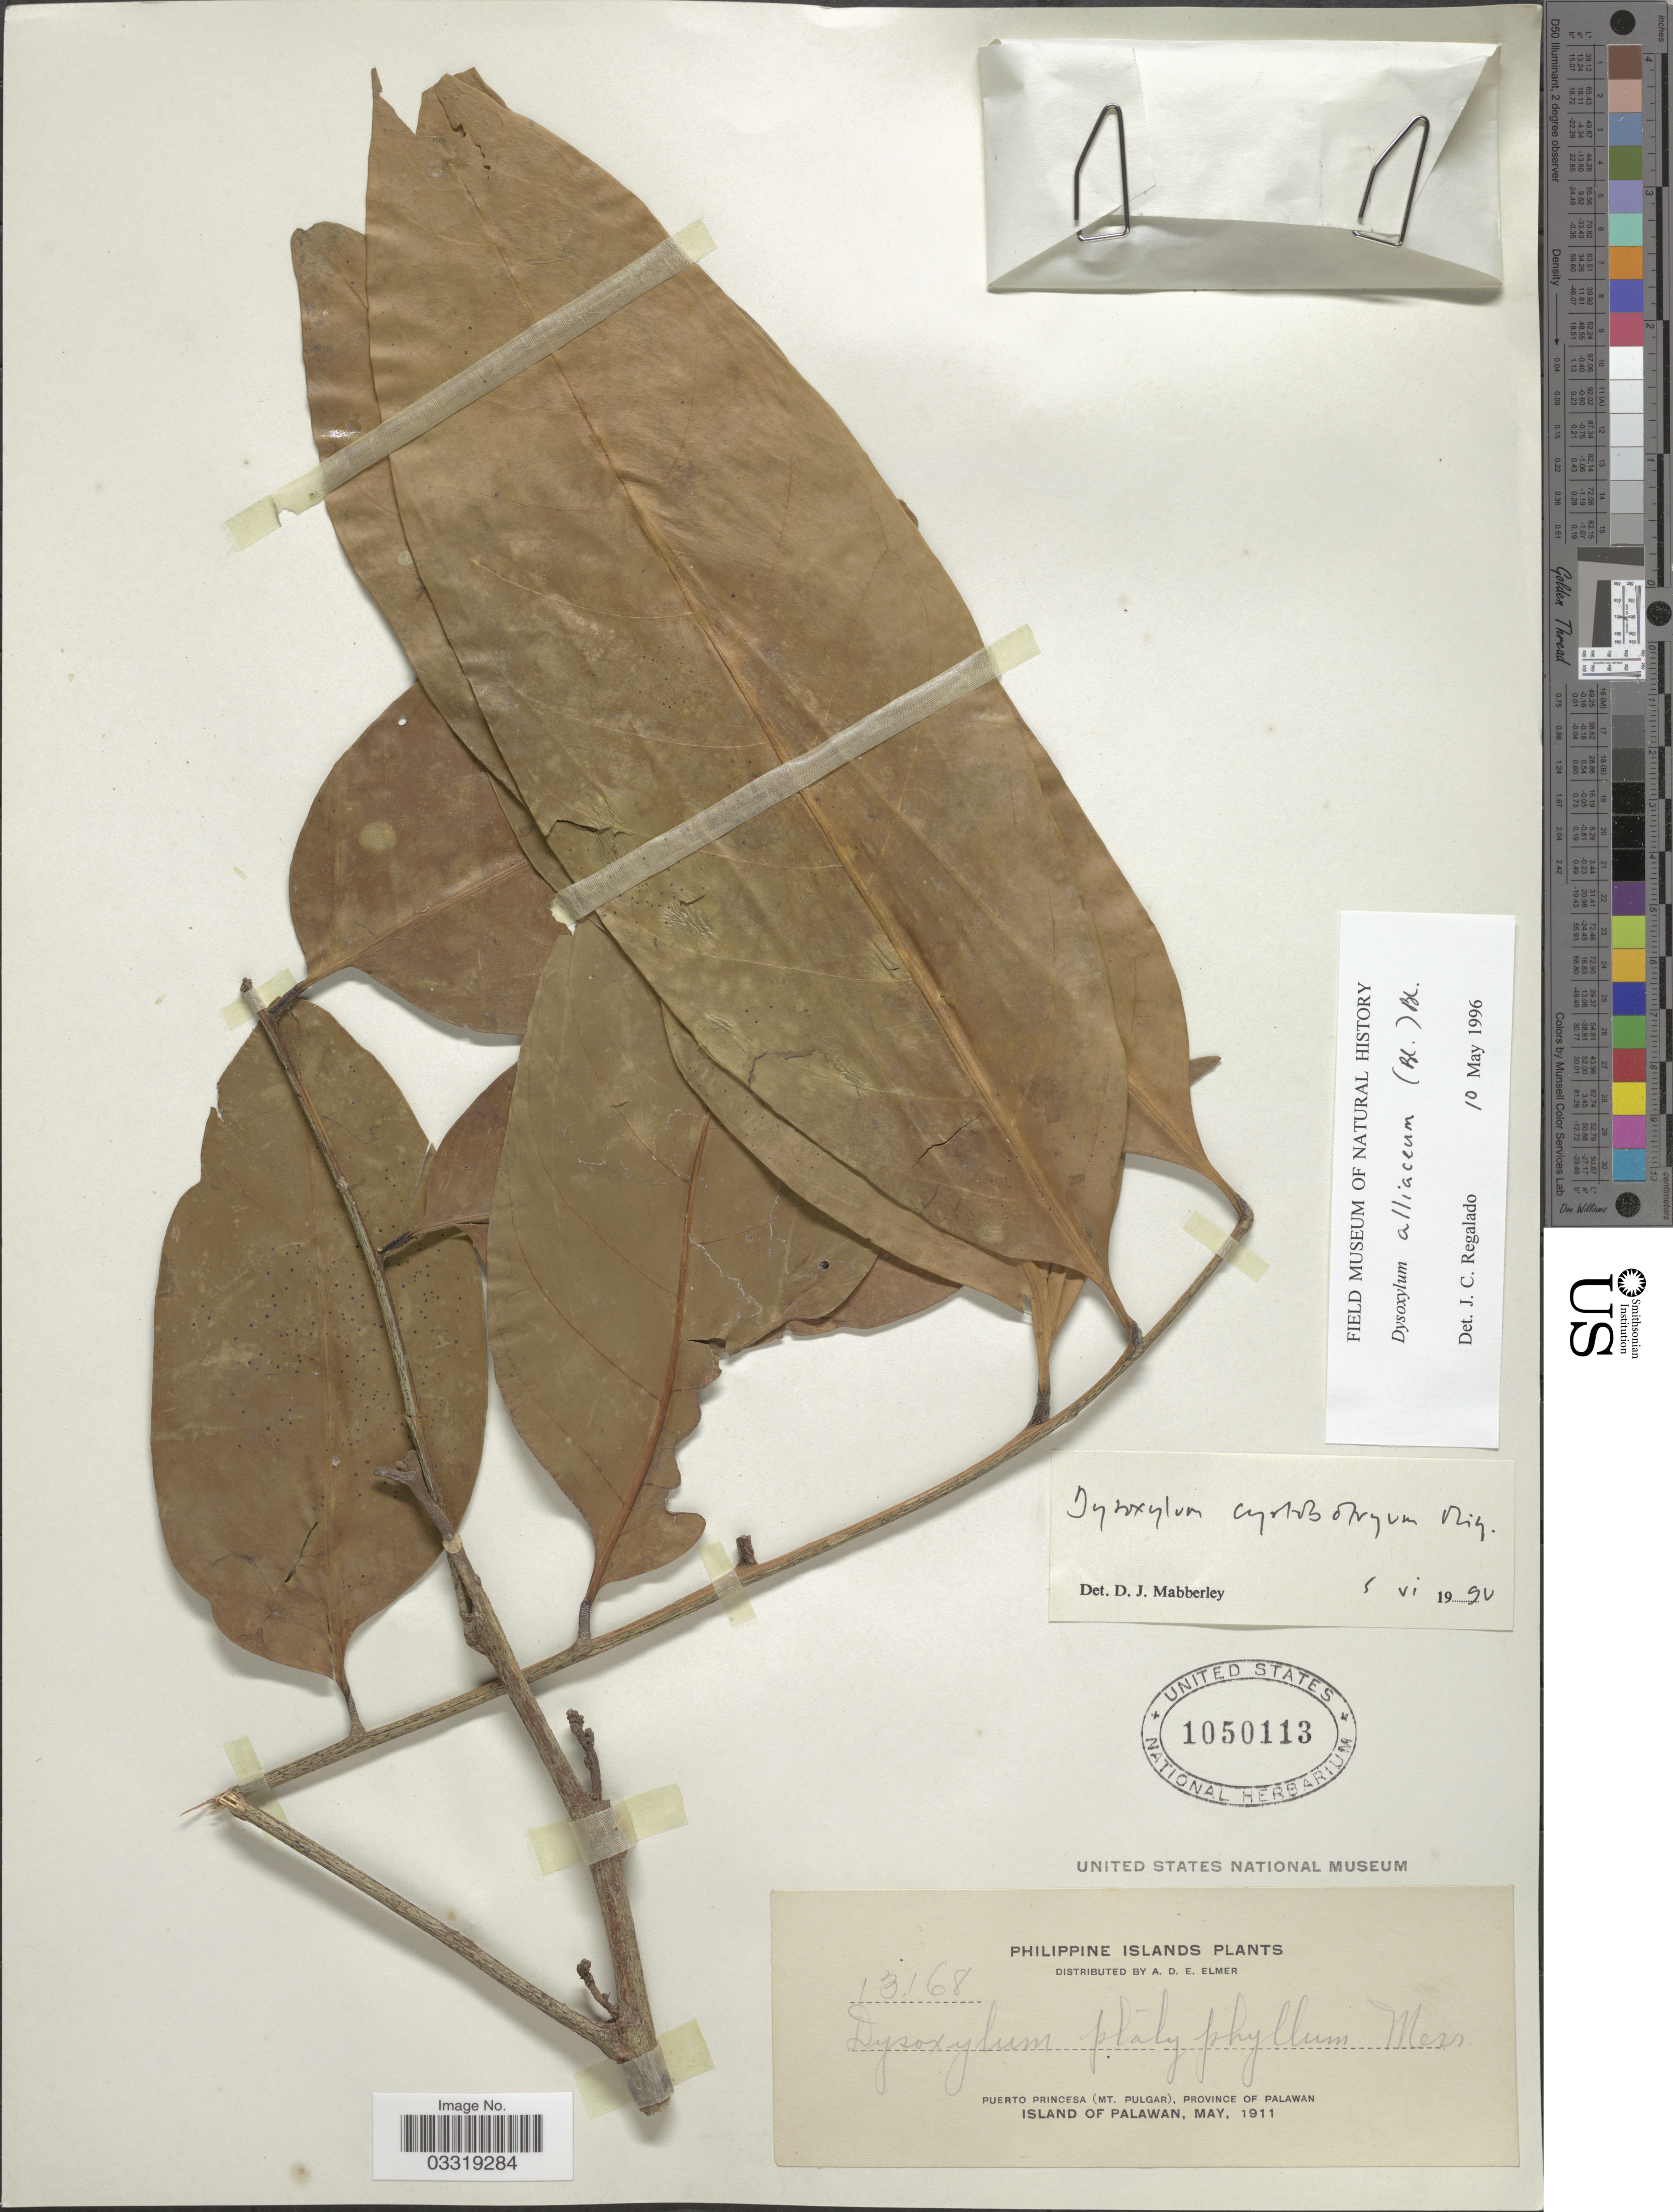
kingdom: Plantae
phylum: Tracheophyta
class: Magnoliopsida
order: Sapindales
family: Meliaceae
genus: Prasoxylon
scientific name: Prasoxylon alliaceum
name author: (Blume) M. Roem.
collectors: A. D. E. Elmer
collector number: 13168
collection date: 1911-05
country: Philippines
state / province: Mimaropa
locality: Puerto Princesa (Mt. Pulgar), Province of Palawan. Island of Palawan.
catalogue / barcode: US 1050113